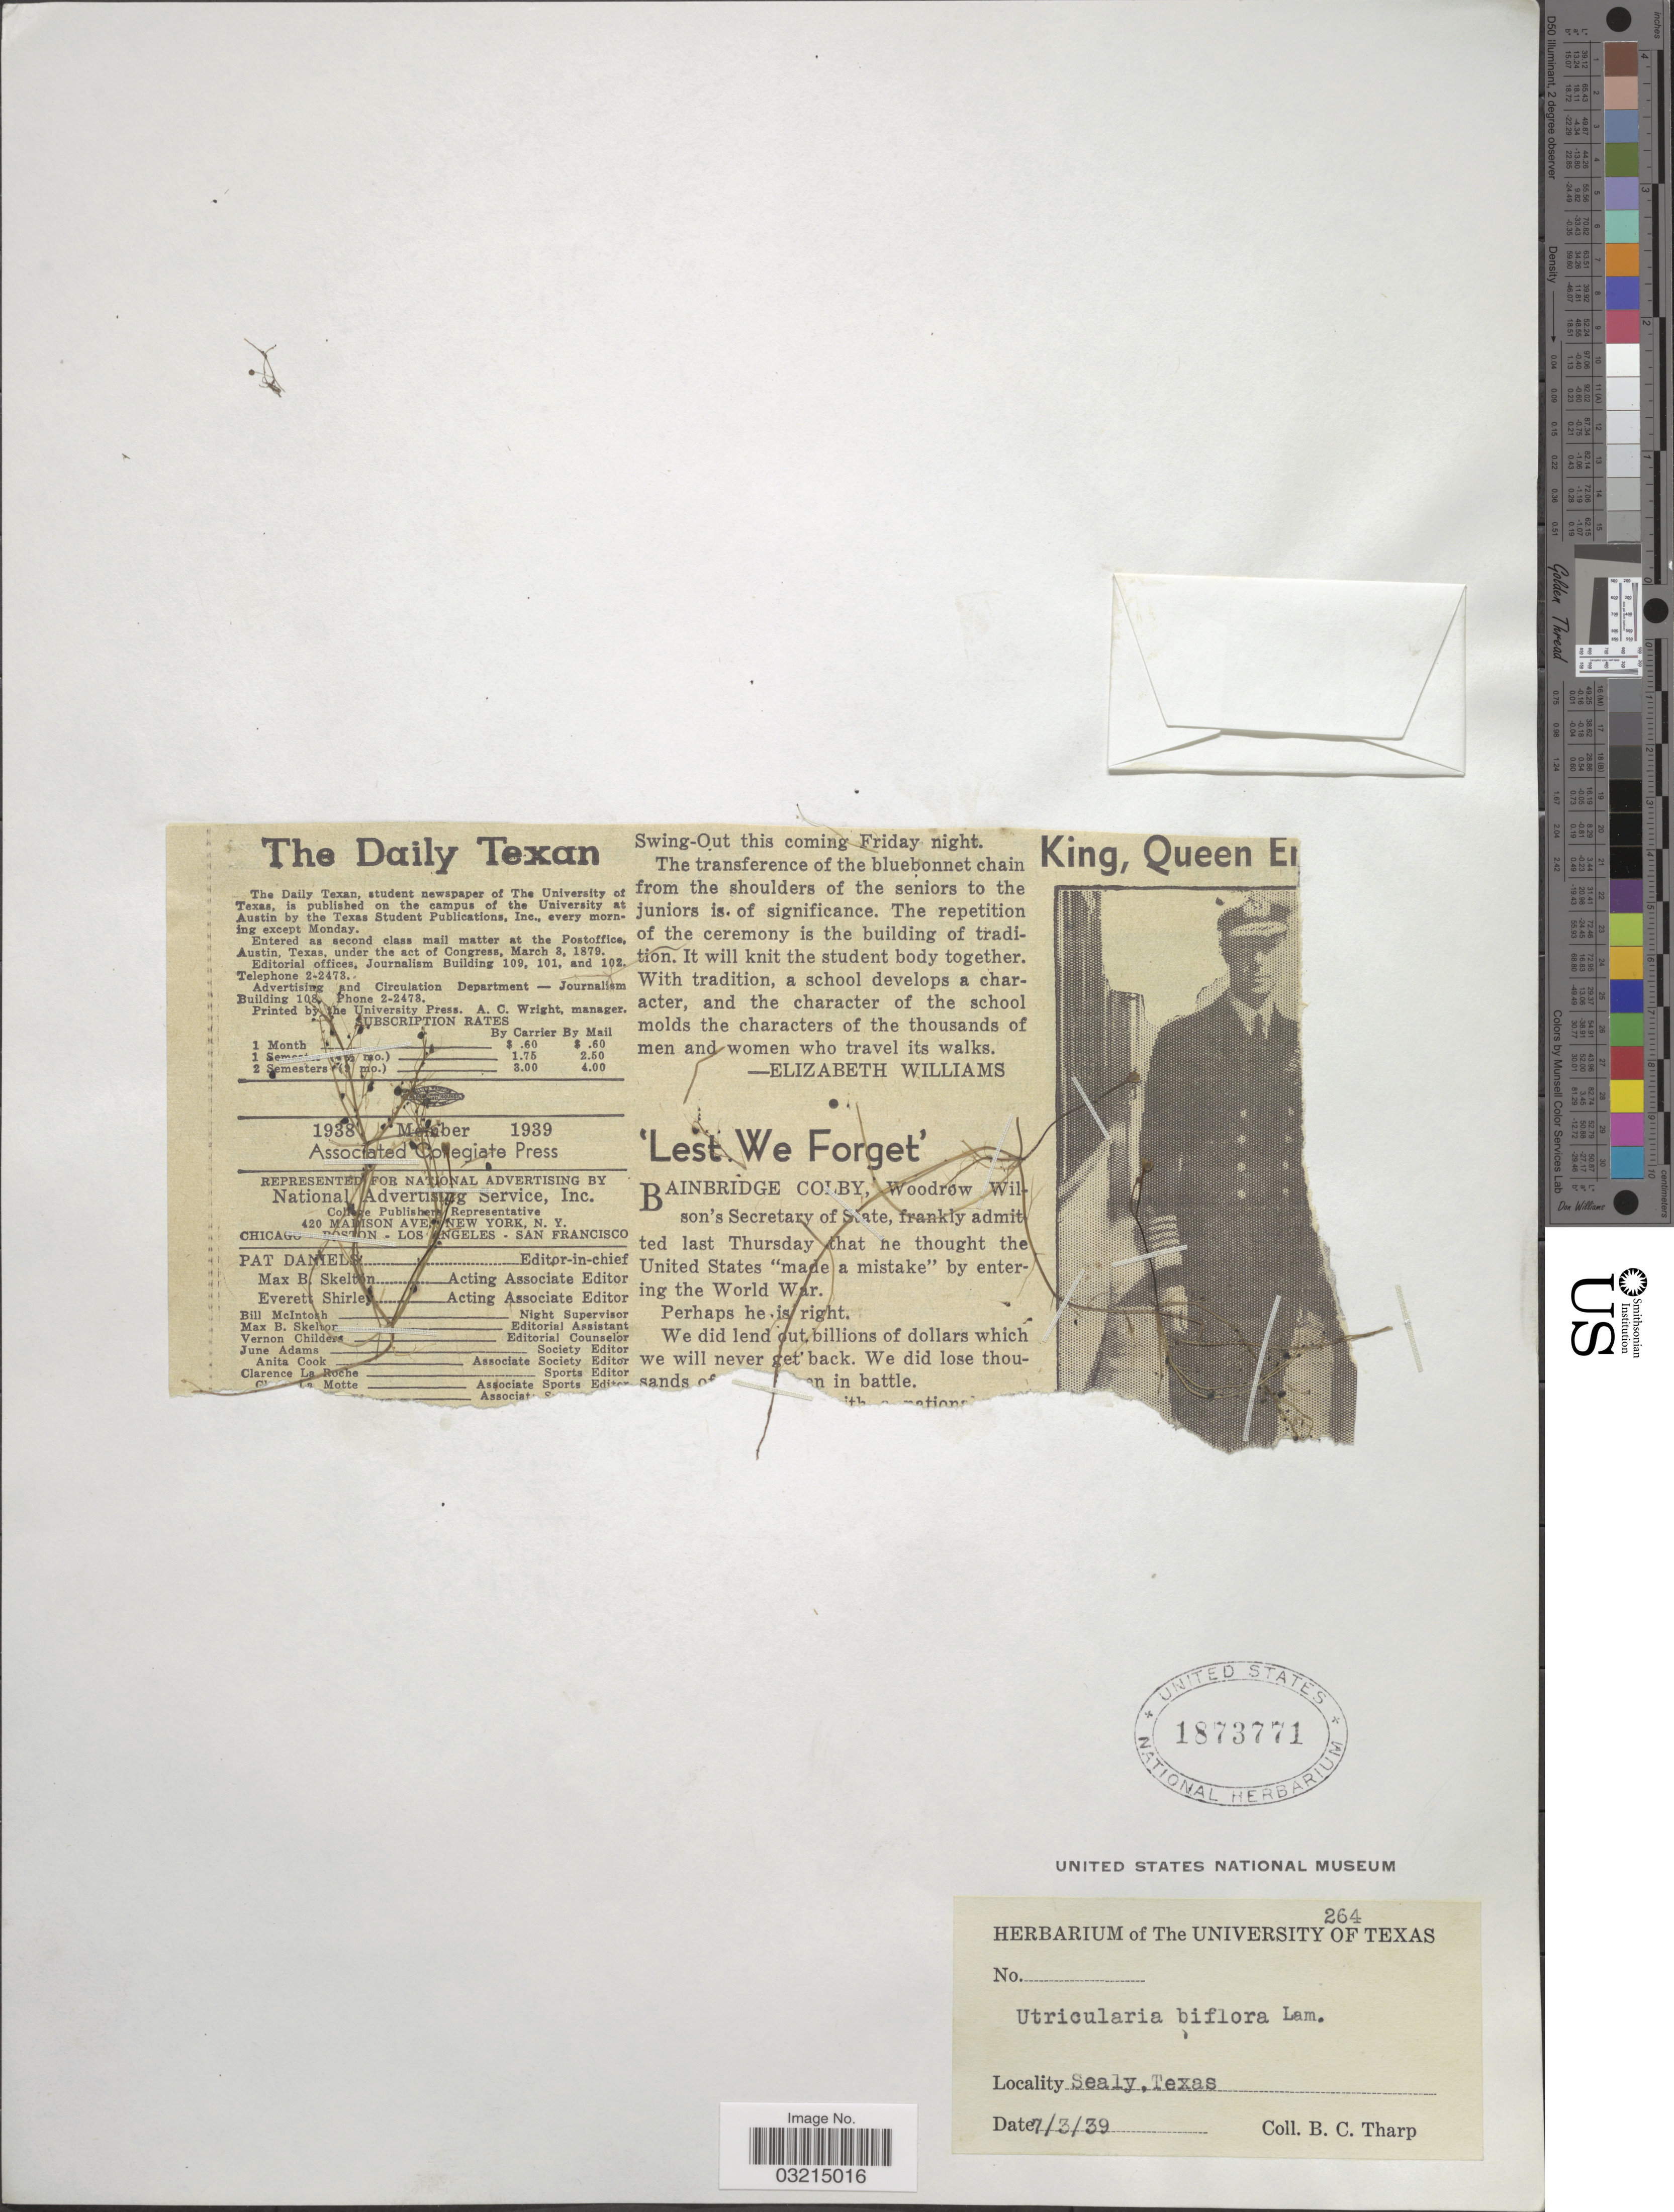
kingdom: Plantae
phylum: Tracheophyta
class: Magnoliopsida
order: Lamiales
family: Lentibulariaceae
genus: Utricularia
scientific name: Utricularia biflora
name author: Lam.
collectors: B. C. Tharp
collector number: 264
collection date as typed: Transcribed d/m/y: 3/7/39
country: United States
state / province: Texas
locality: Sealy.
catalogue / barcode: US 1873771